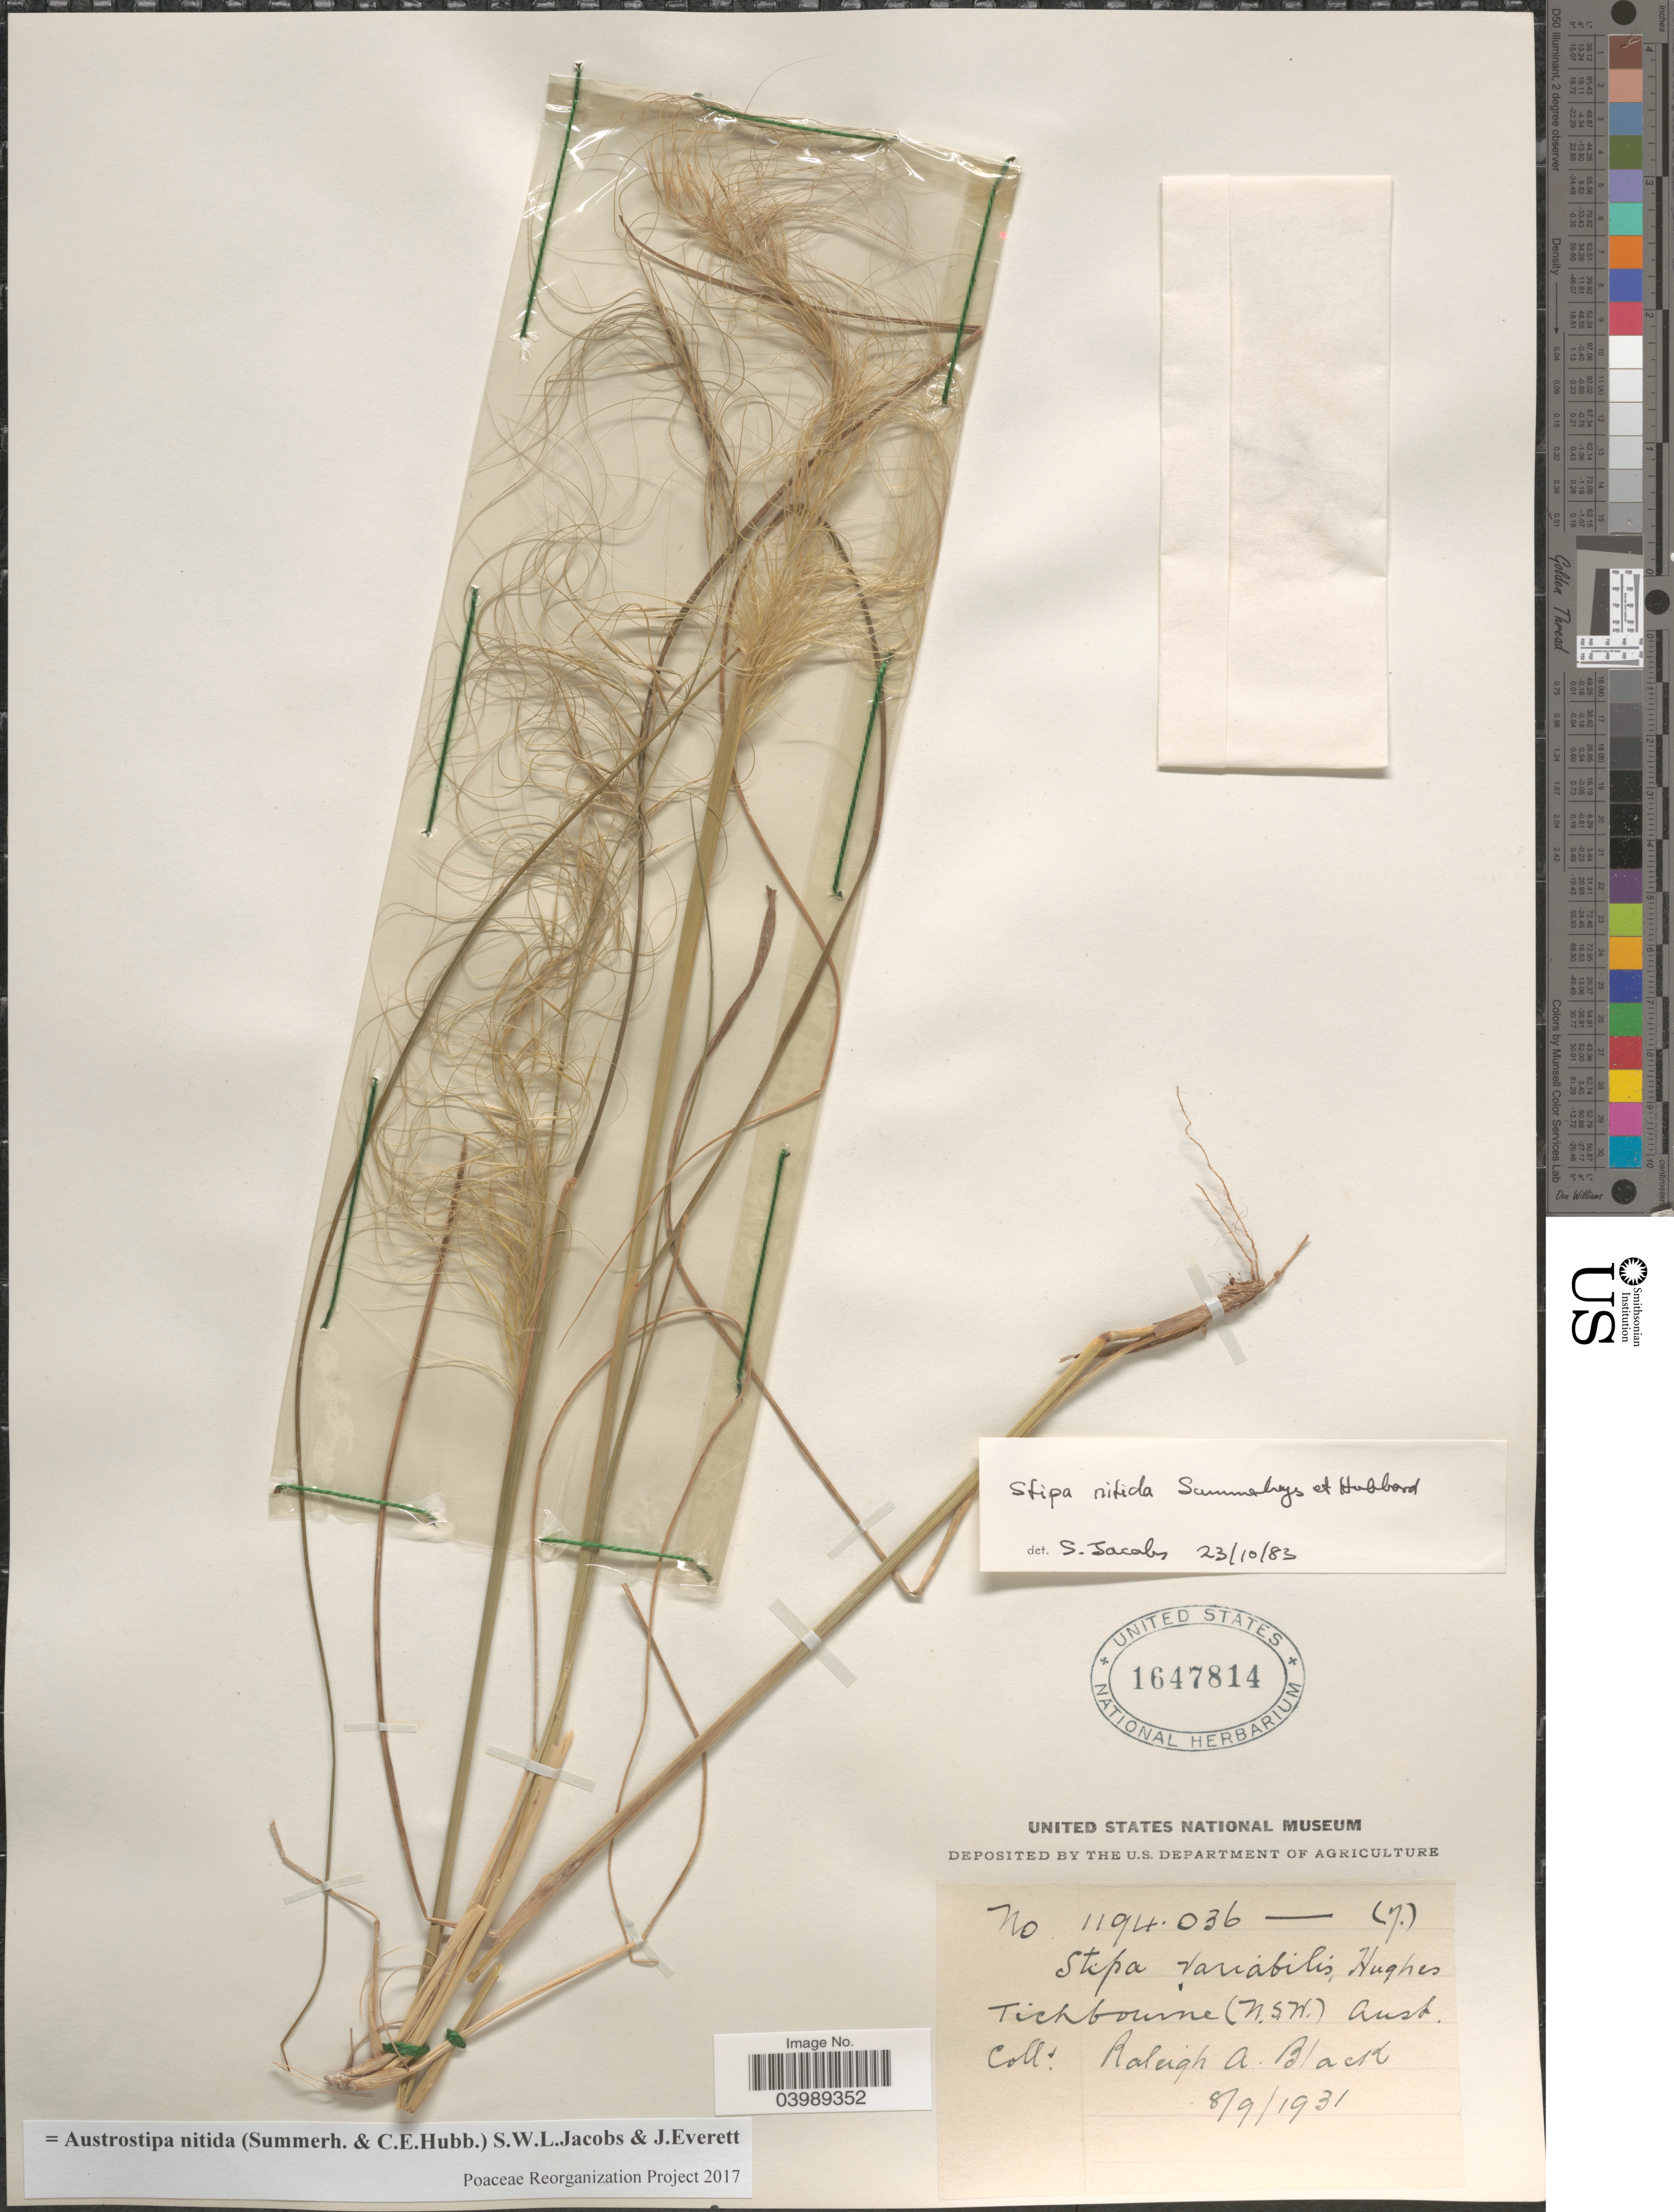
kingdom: Plantae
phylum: Tracheophyta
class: Liliopsida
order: Poales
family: Poaceae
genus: Austrostipa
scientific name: Austrostipa nitida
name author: (Summerh. & C.E. Hubb.) S.W.L. Jacobs & J. Everett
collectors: R. A. Black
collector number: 1194.036/7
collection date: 1931-09-08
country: Australia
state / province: New South Wales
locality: Tichbourne.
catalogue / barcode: US 1647814